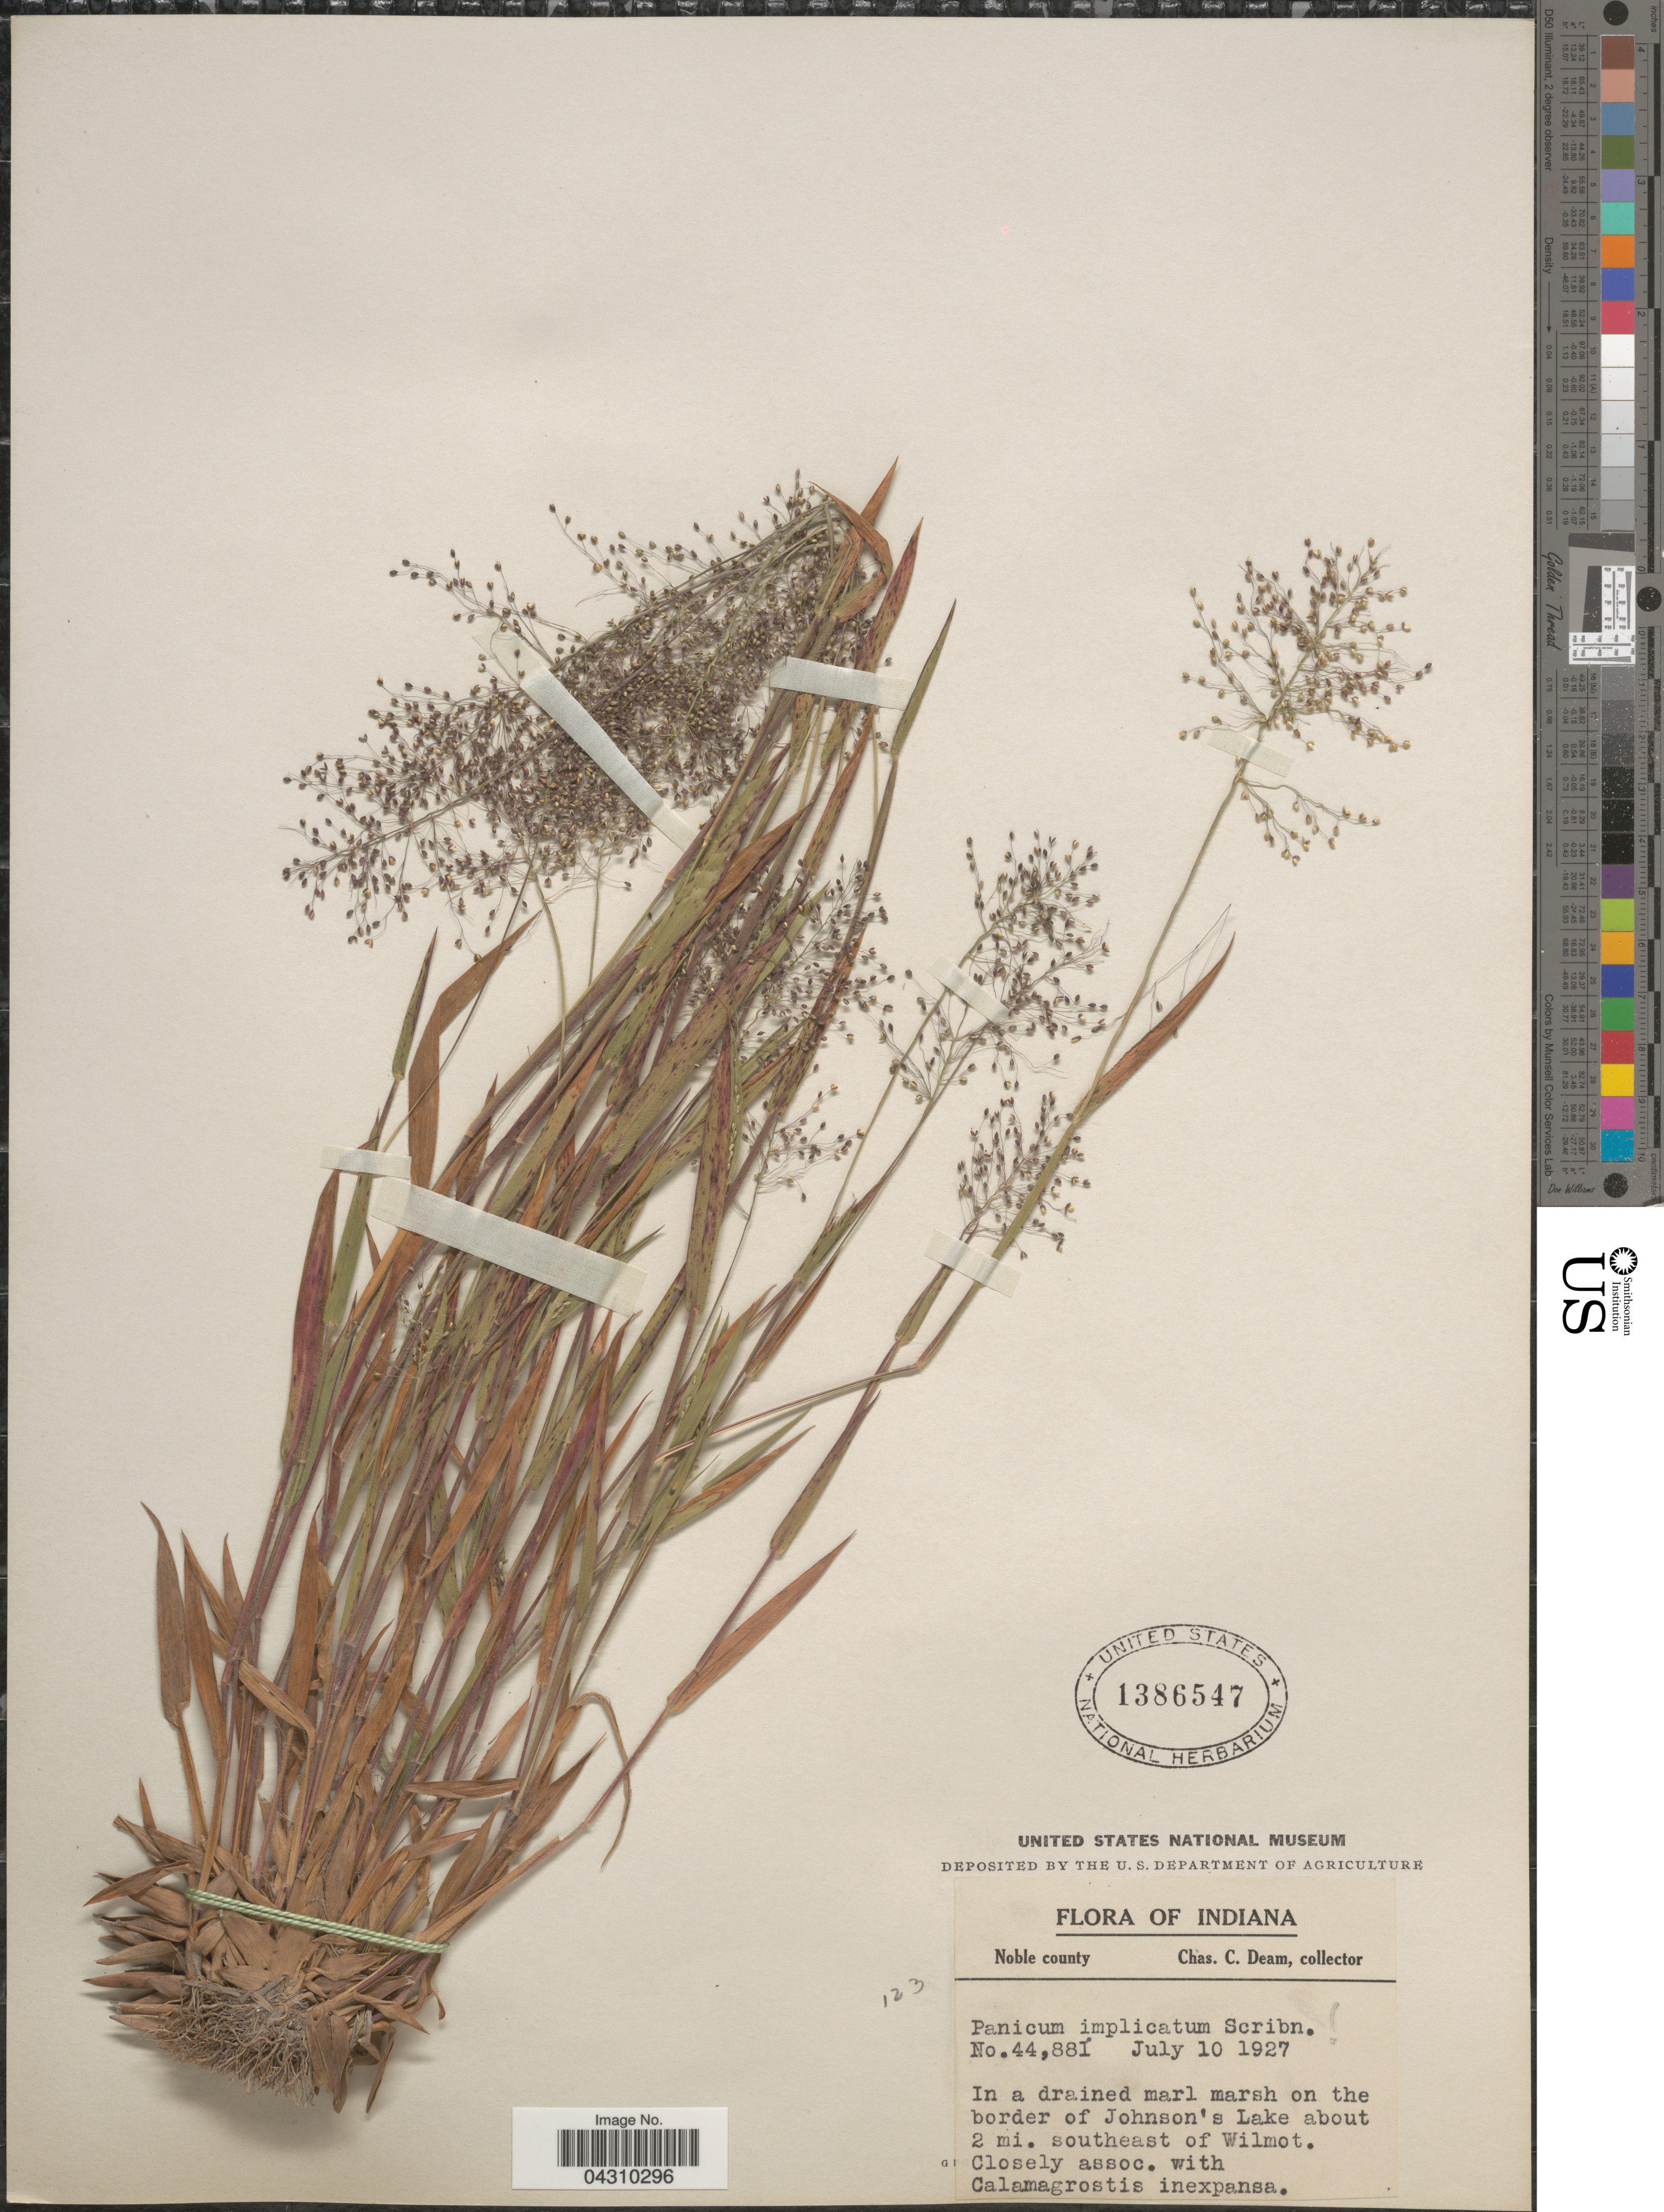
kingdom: Plantae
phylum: Tracheophyta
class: Liliopsida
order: Poales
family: Poaceae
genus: Dichanthelium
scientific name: Dichanthelium acuminatum var. acuminatum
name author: (Sw.) Gould & C.A. Clark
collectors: C. C. Deam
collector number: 44881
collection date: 1927-07-10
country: United States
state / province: Indiana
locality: Noble county. In a drained marl marsh on the border of Johnson's Lake about 2 mi. southeast of Wilmot.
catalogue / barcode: US 1386547